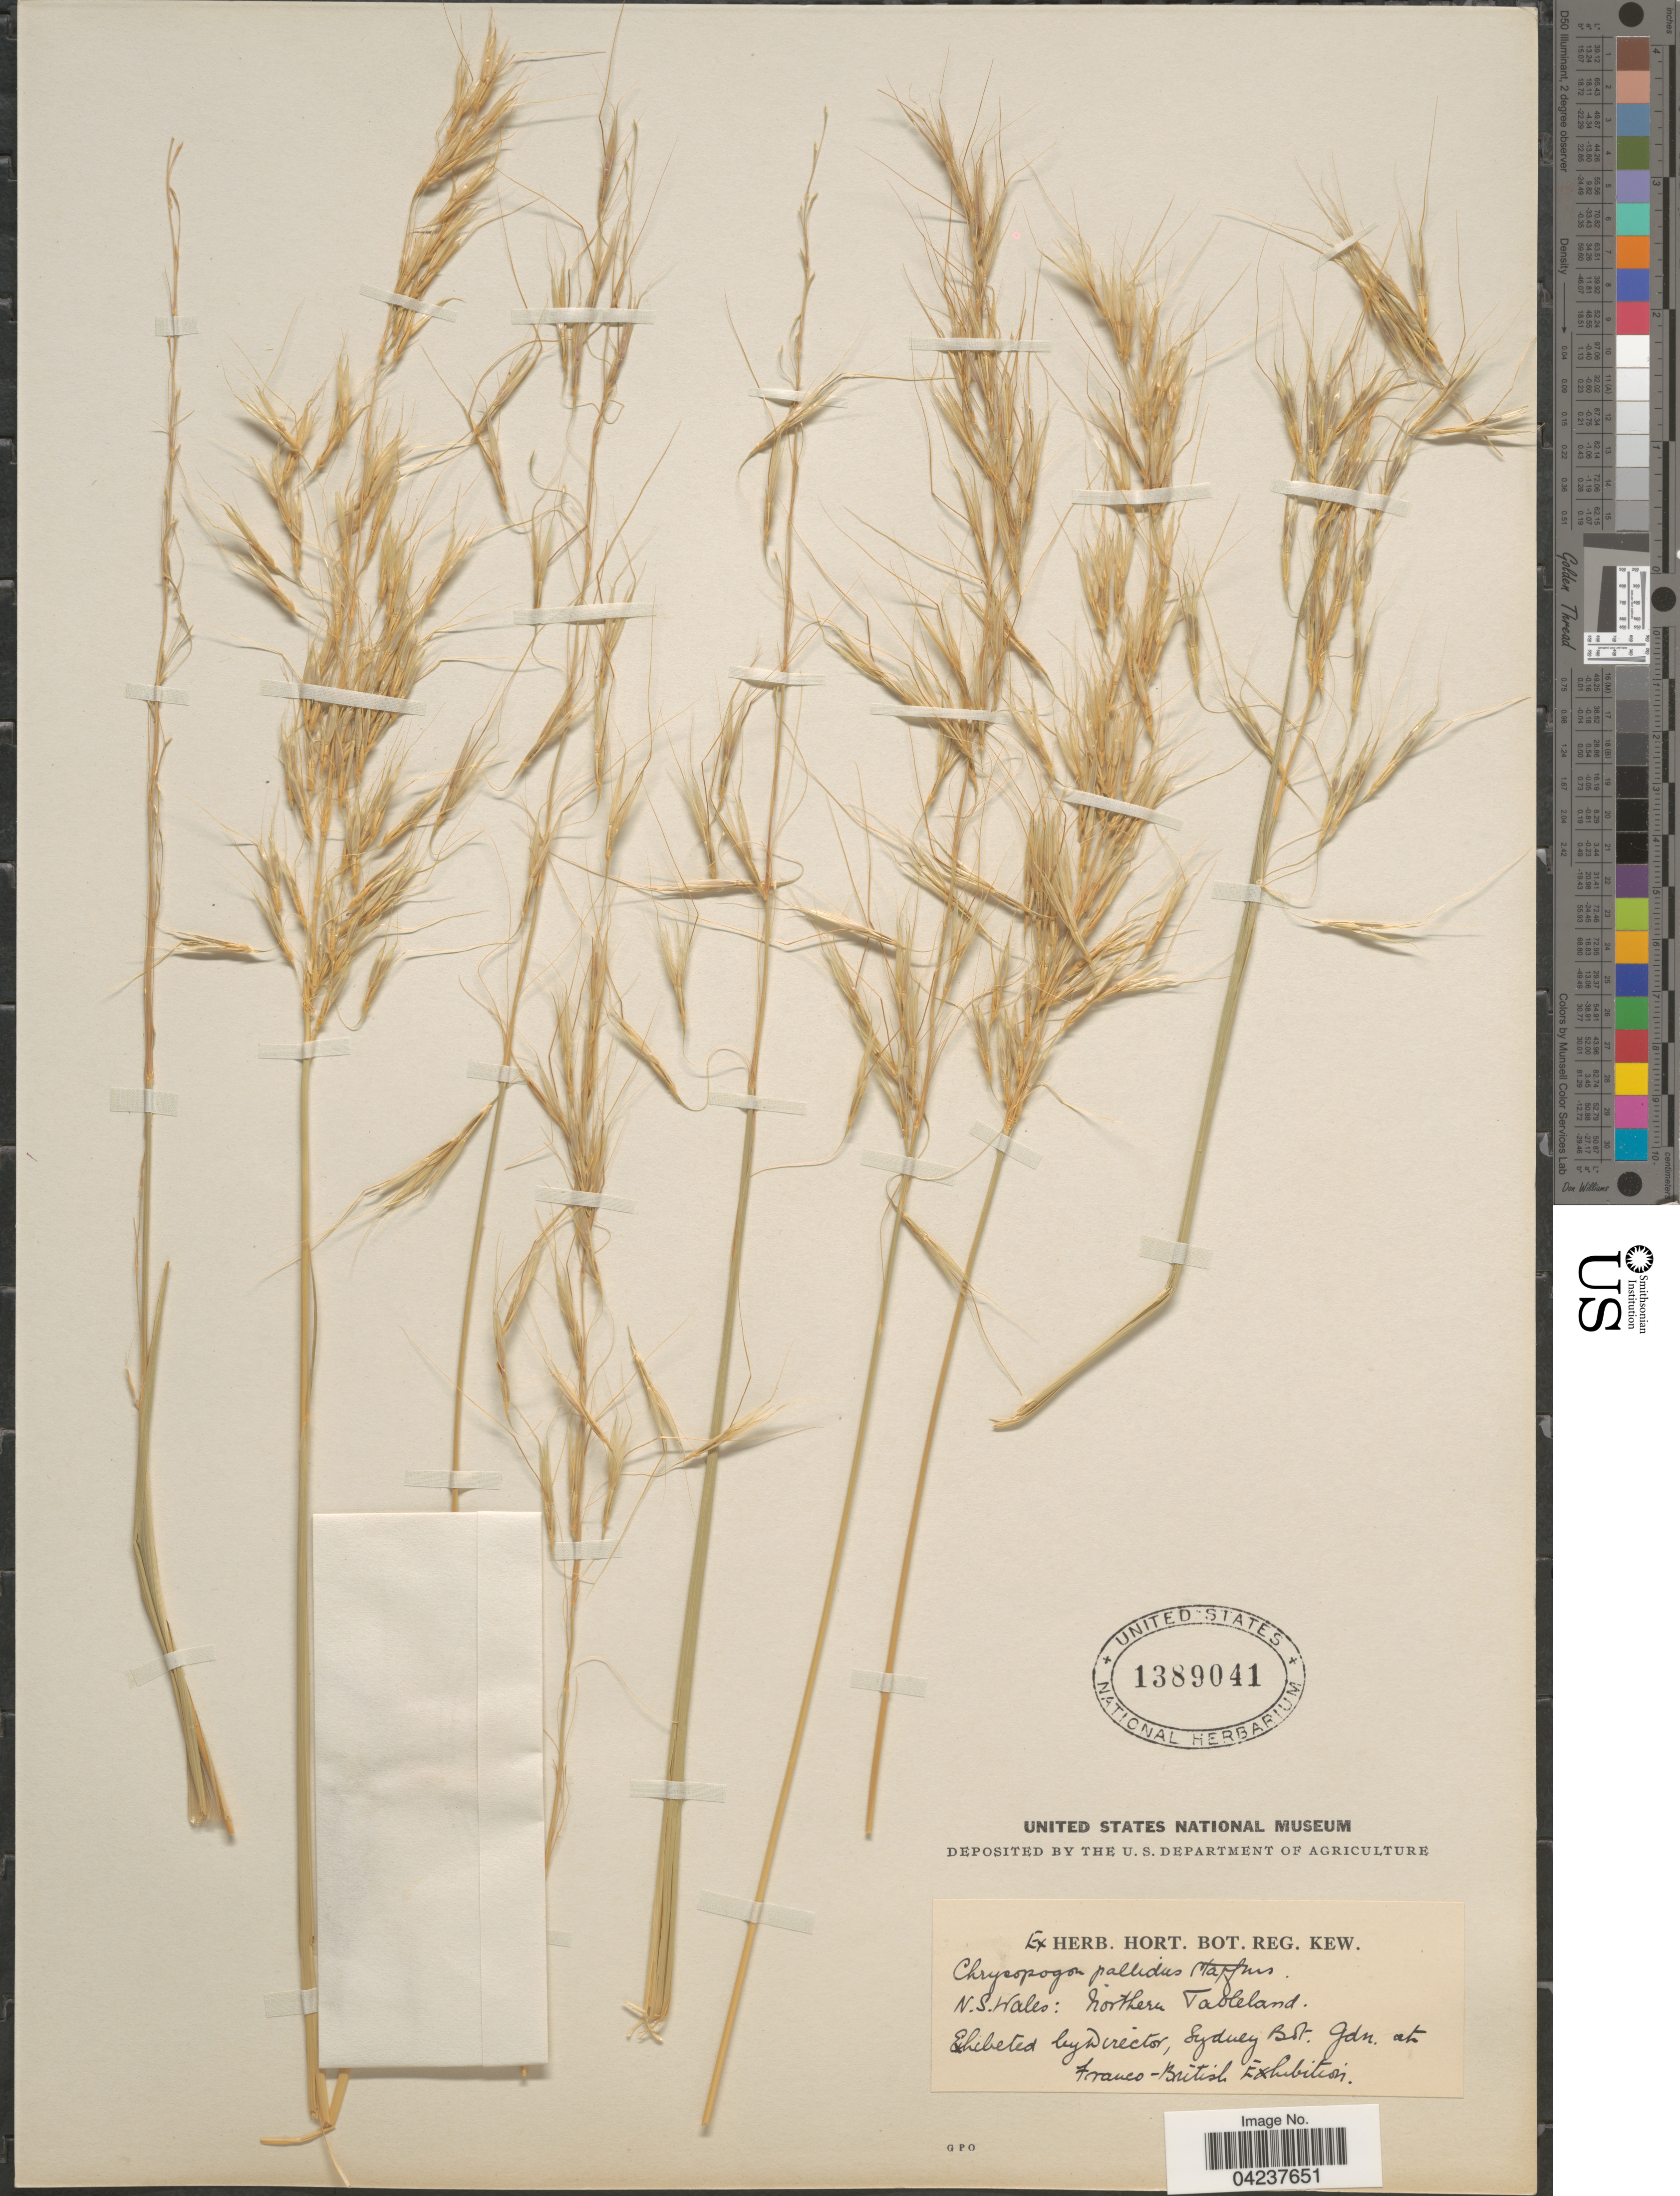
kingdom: Plantae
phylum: Tracheophyta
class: Liliopsida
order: Poales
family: Poaceae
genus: Chrysopogon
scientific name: Chrysopogon pallidus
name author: (R. Br.) Trin. ex Steud.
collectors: ex herb. Hort. Reg. Kew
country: Australia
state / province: New South Wales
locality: N.S.Wales: Northern Tableland.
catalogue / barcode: US 1389041